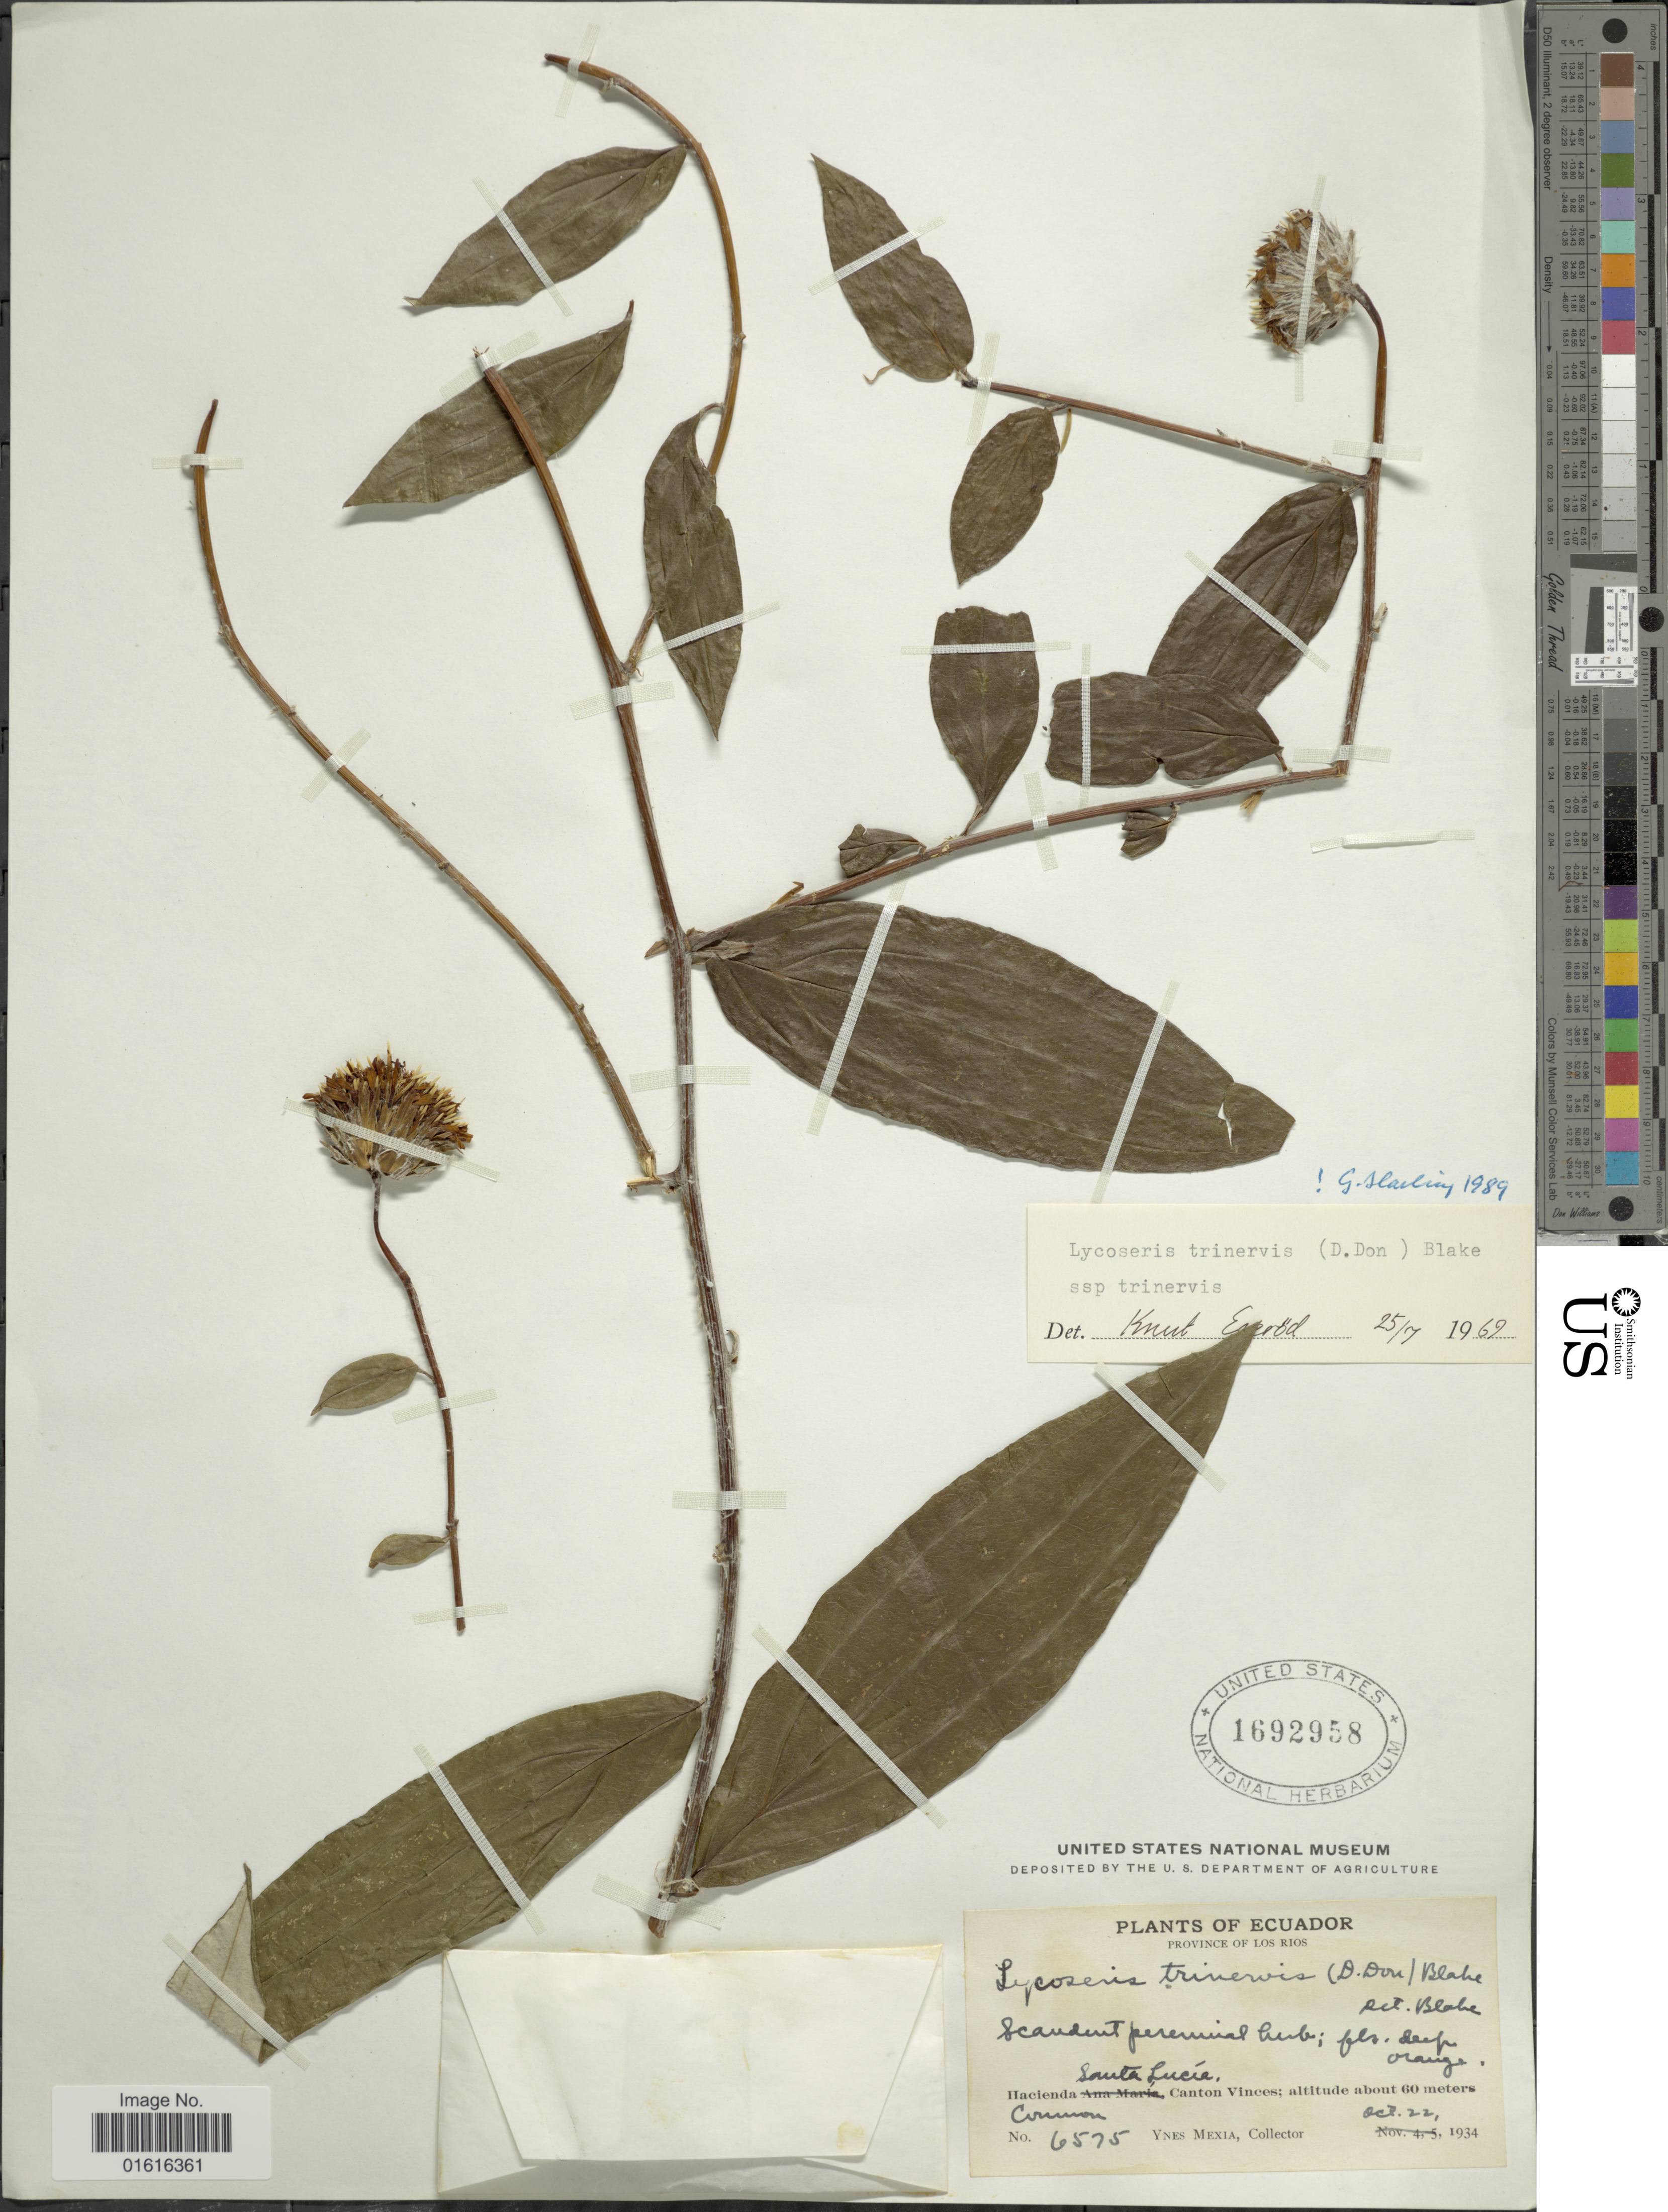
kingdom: Plantae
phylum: Tracheophyta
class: Magnoliopsida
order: Asterales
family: Asteraceae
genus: Lycoseris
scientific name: Lycoseris trinervis subsp. trinervis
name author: (D. Don) S.F. Blake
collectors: Y. Mexia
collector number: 6575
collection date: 1934-10-22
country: Ecuador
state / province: Los Ríos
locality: Hacienda Santa Lucia, Canton Vinces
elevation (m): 60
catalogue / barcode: US 1692958